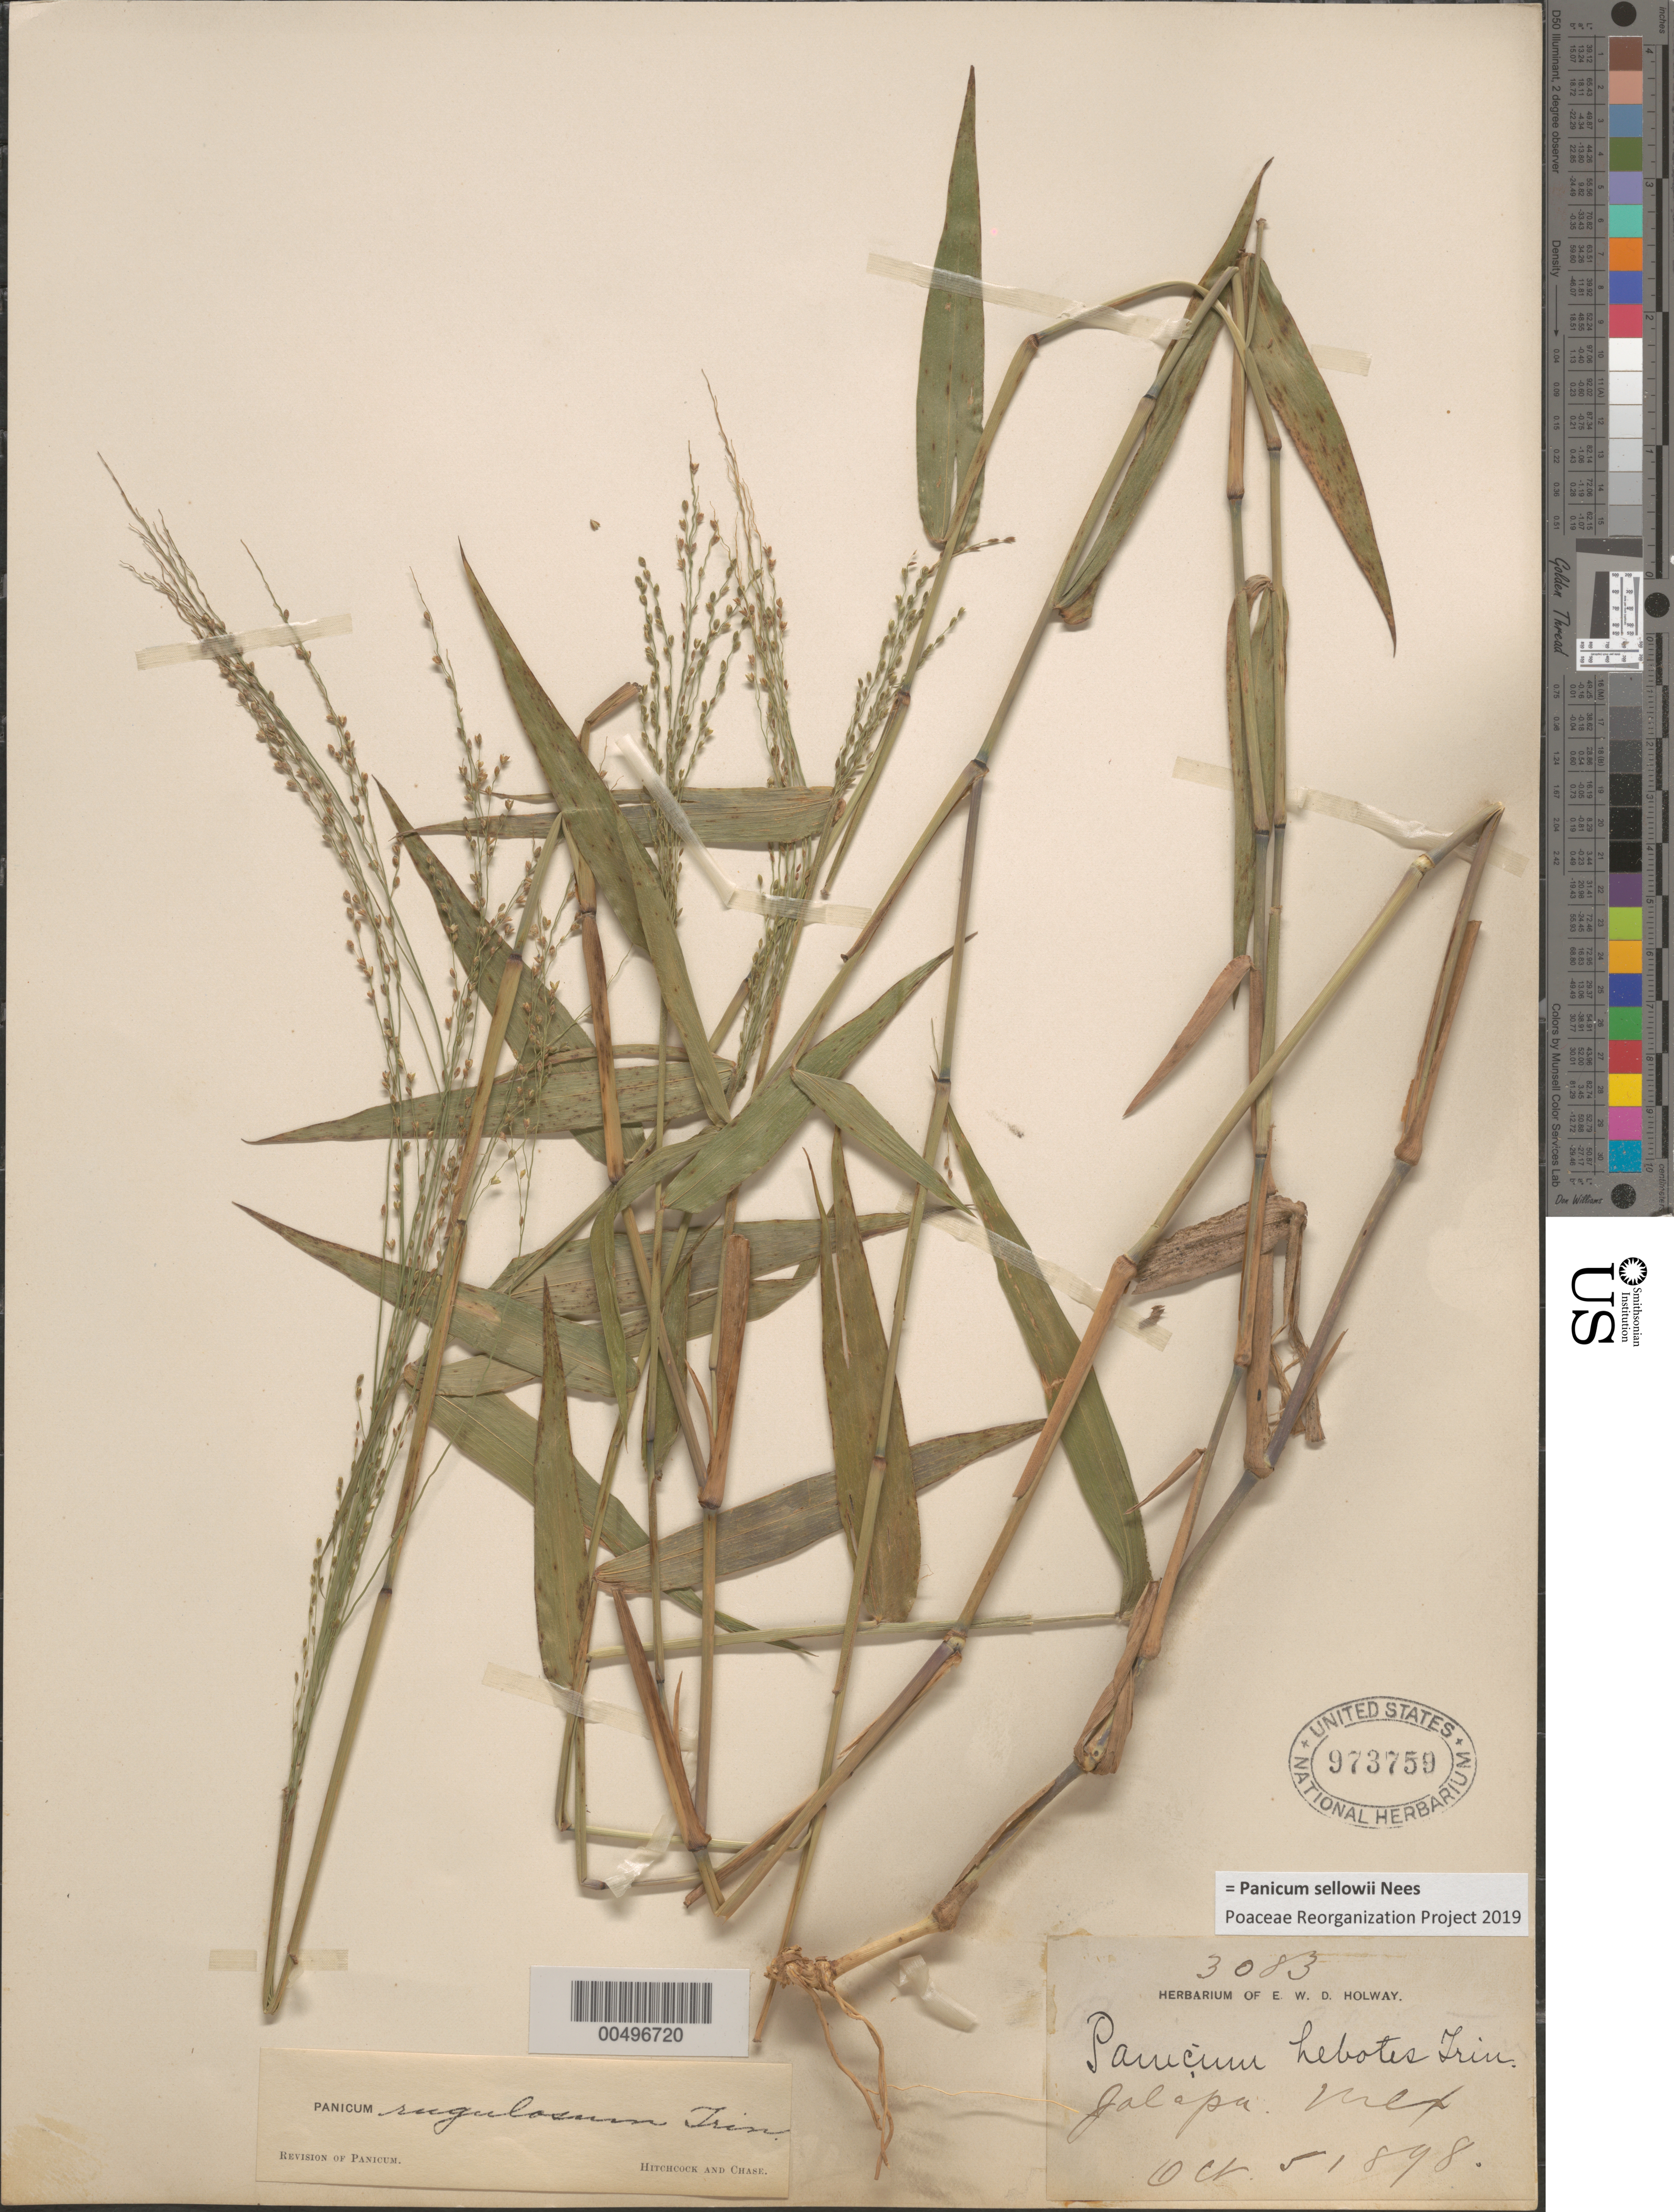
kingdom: Plantae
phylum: Tracheophyta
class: Liliopsida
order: Poales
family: Poaceae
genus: Panicum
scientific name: Panicum sellowii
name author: Nees in Mart.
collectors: E. W. D. Holway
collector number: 3083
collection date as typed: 5 Oct 1898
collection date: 1898-10-05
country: Mexico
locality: Jalapa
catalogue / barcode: US 973759